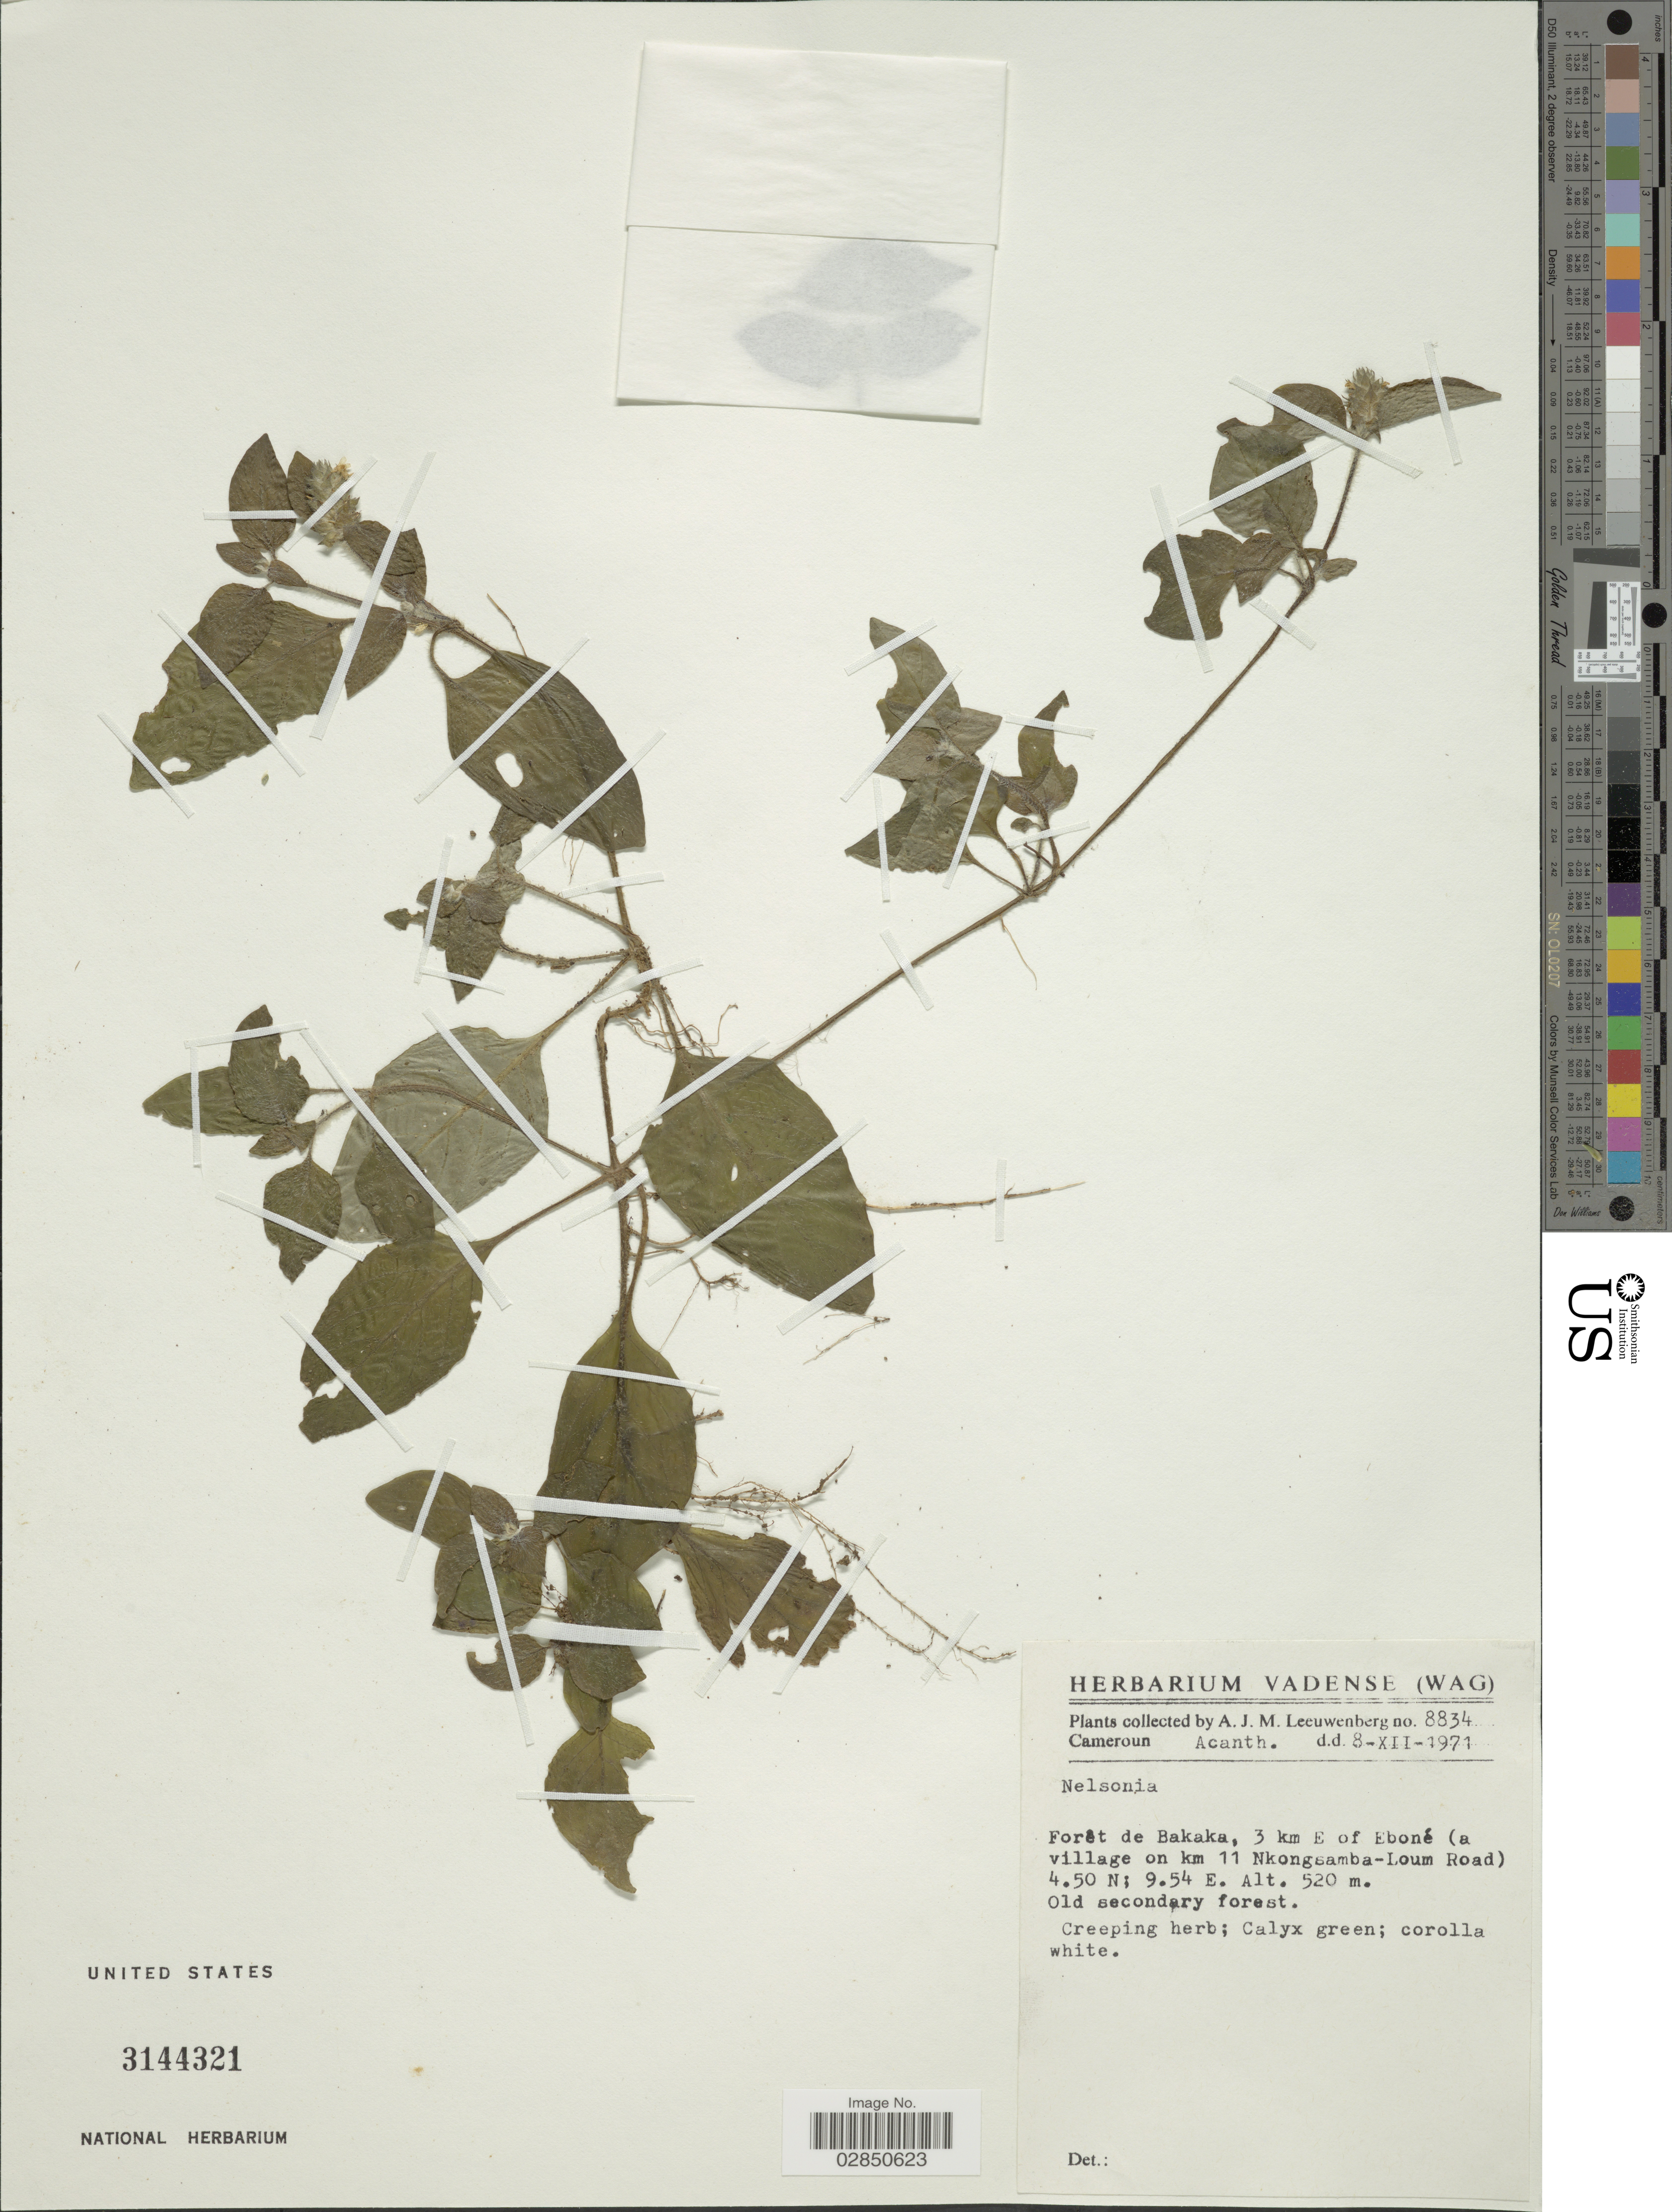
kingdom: Plantae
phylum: Tracheophyta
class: Magnoliopsida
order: Lamiales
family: Acanthaceae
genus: Nelsonia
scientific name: Nelsonia smithii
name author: Oerst.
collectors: A. J. M. Leeuwenberg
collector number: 8834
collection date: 1971-12-08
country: Cameroon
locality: Forêt de Bakaka, 3 km E of Eboné (a village on km 11 Nkongsamba-Loum Road)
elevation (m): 520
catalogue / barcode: US 3144321